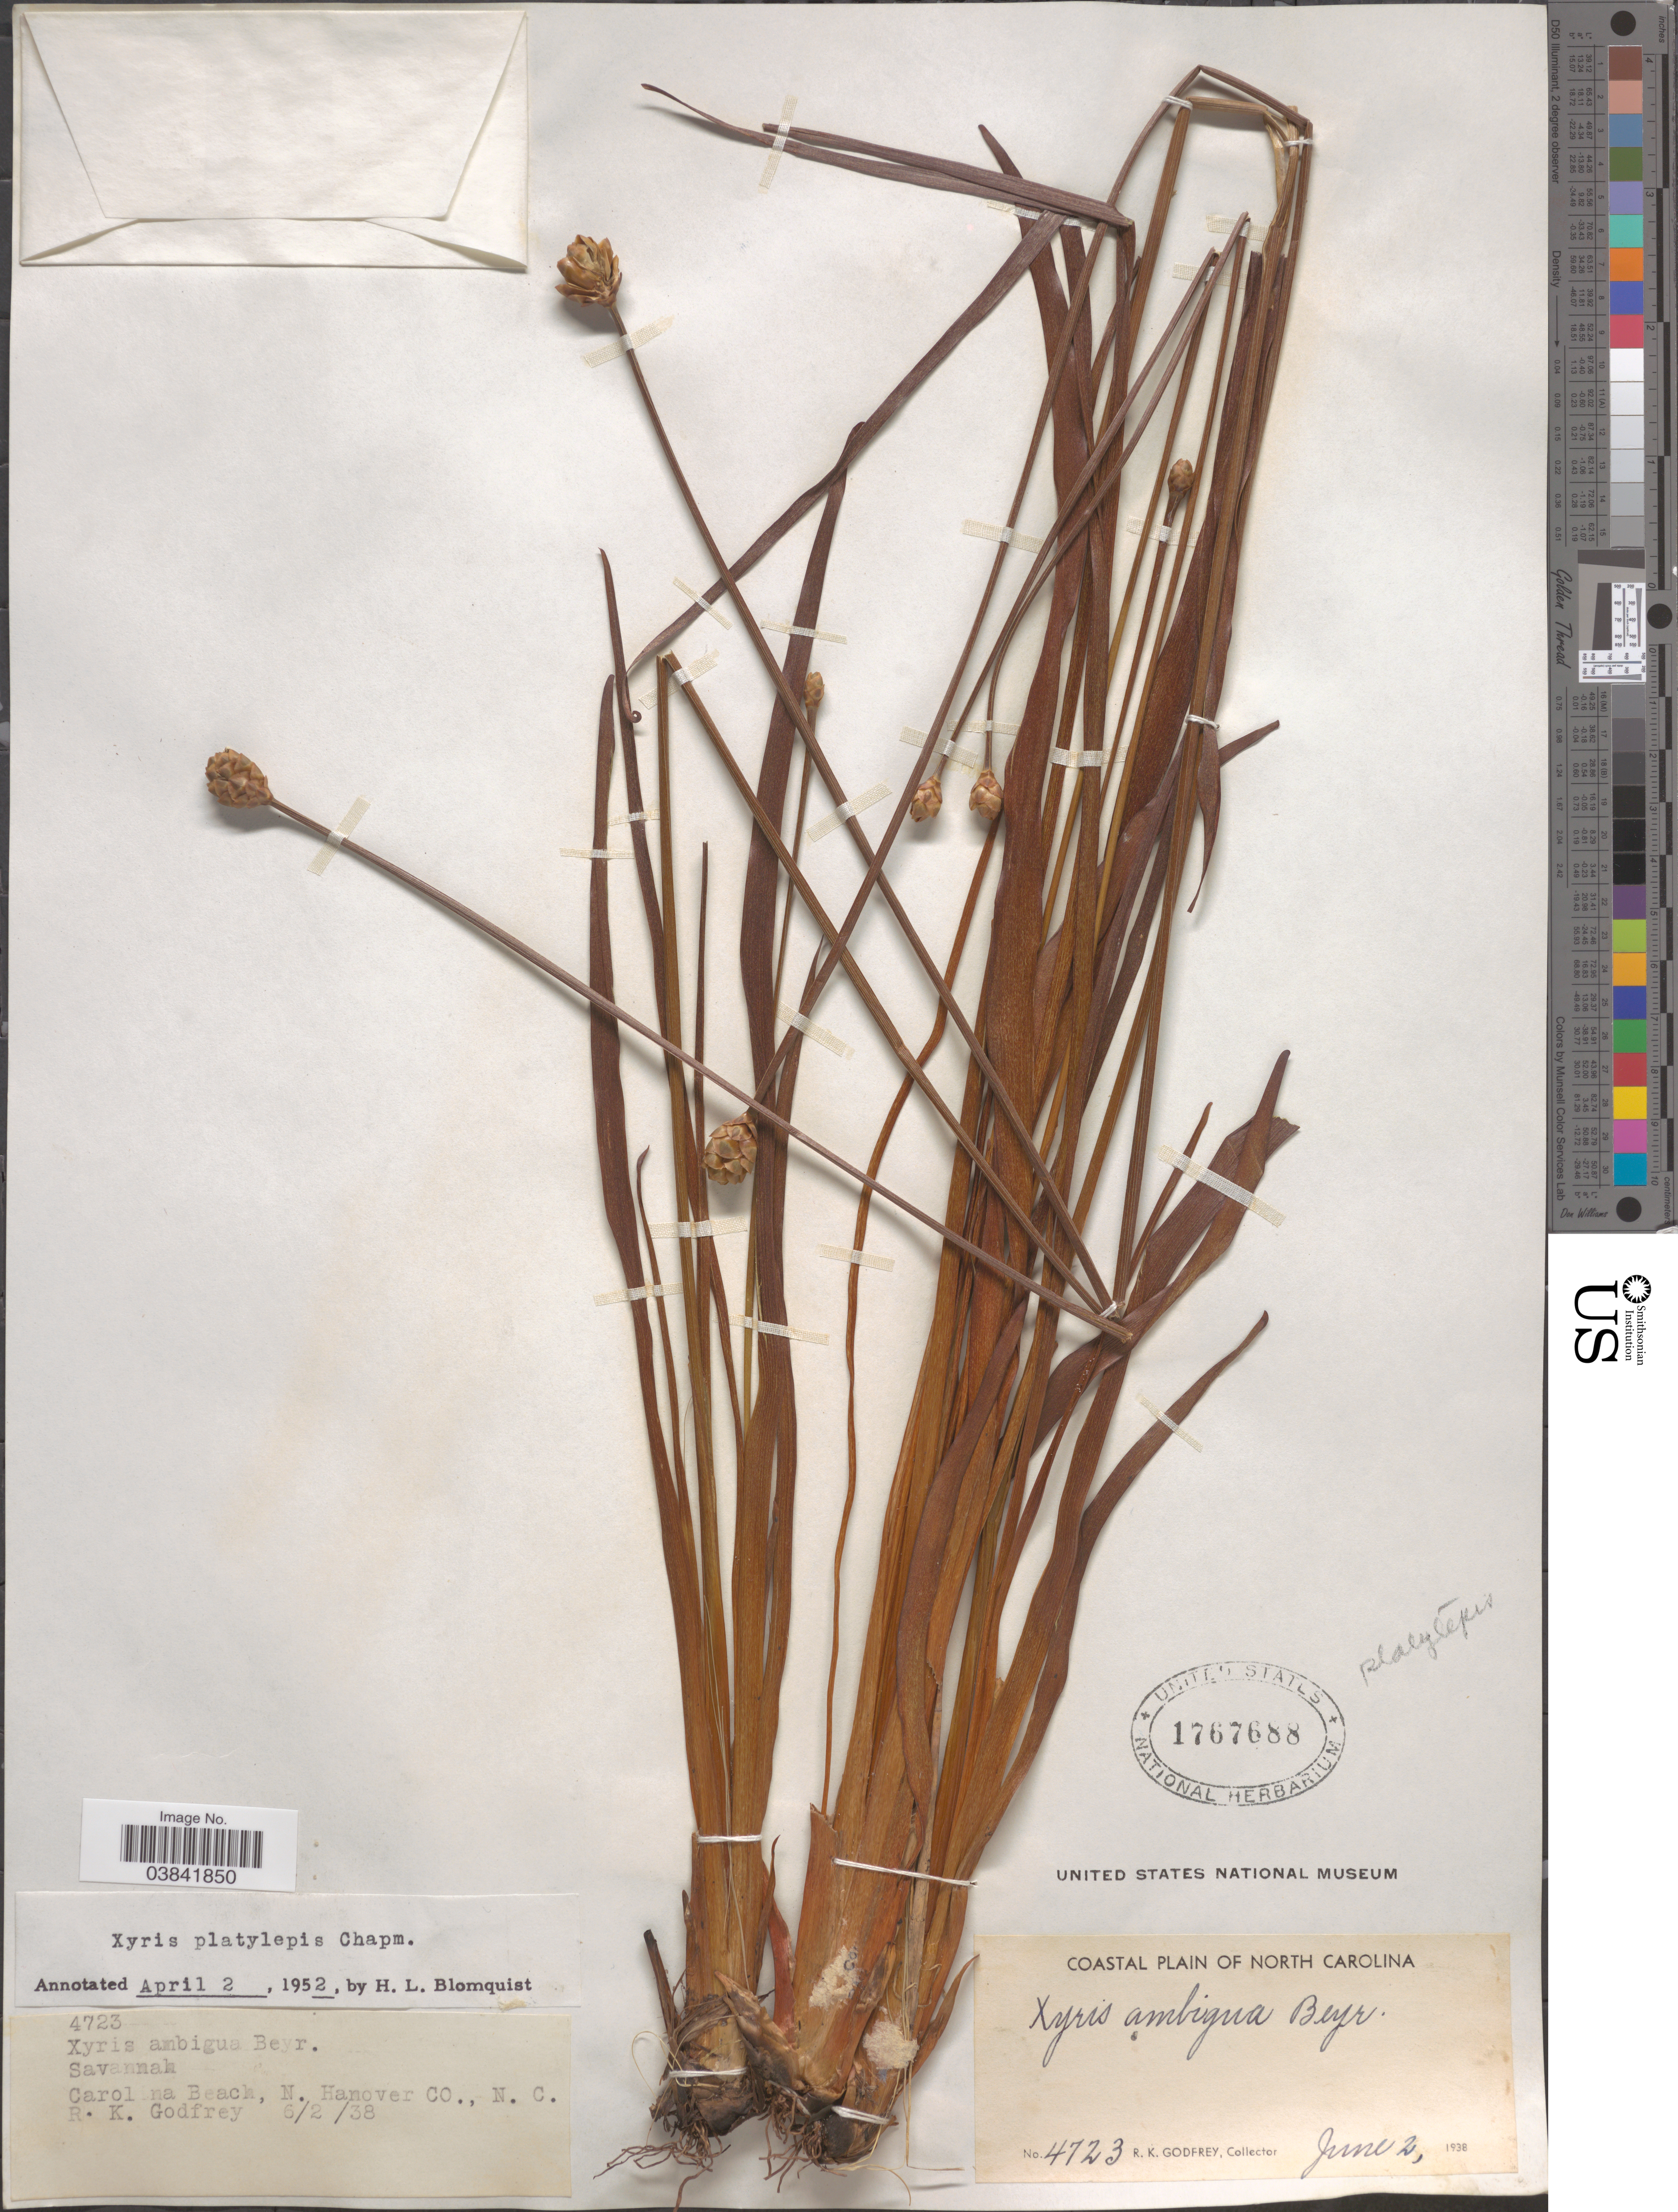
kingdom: Plantae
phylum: Tracheophyta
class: Liliopsida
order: Poales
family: Xyridaceae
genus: Xyris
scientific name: Xyris platylepis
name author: Chapm.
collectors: R. K. Godfrey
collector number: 4723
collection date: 1938-06-02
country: United States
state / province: North Carolina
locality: Coastal Plain of North Carolina. Savannah. Carolina Beach, N. Hanover Co.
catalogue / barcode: US 1767688